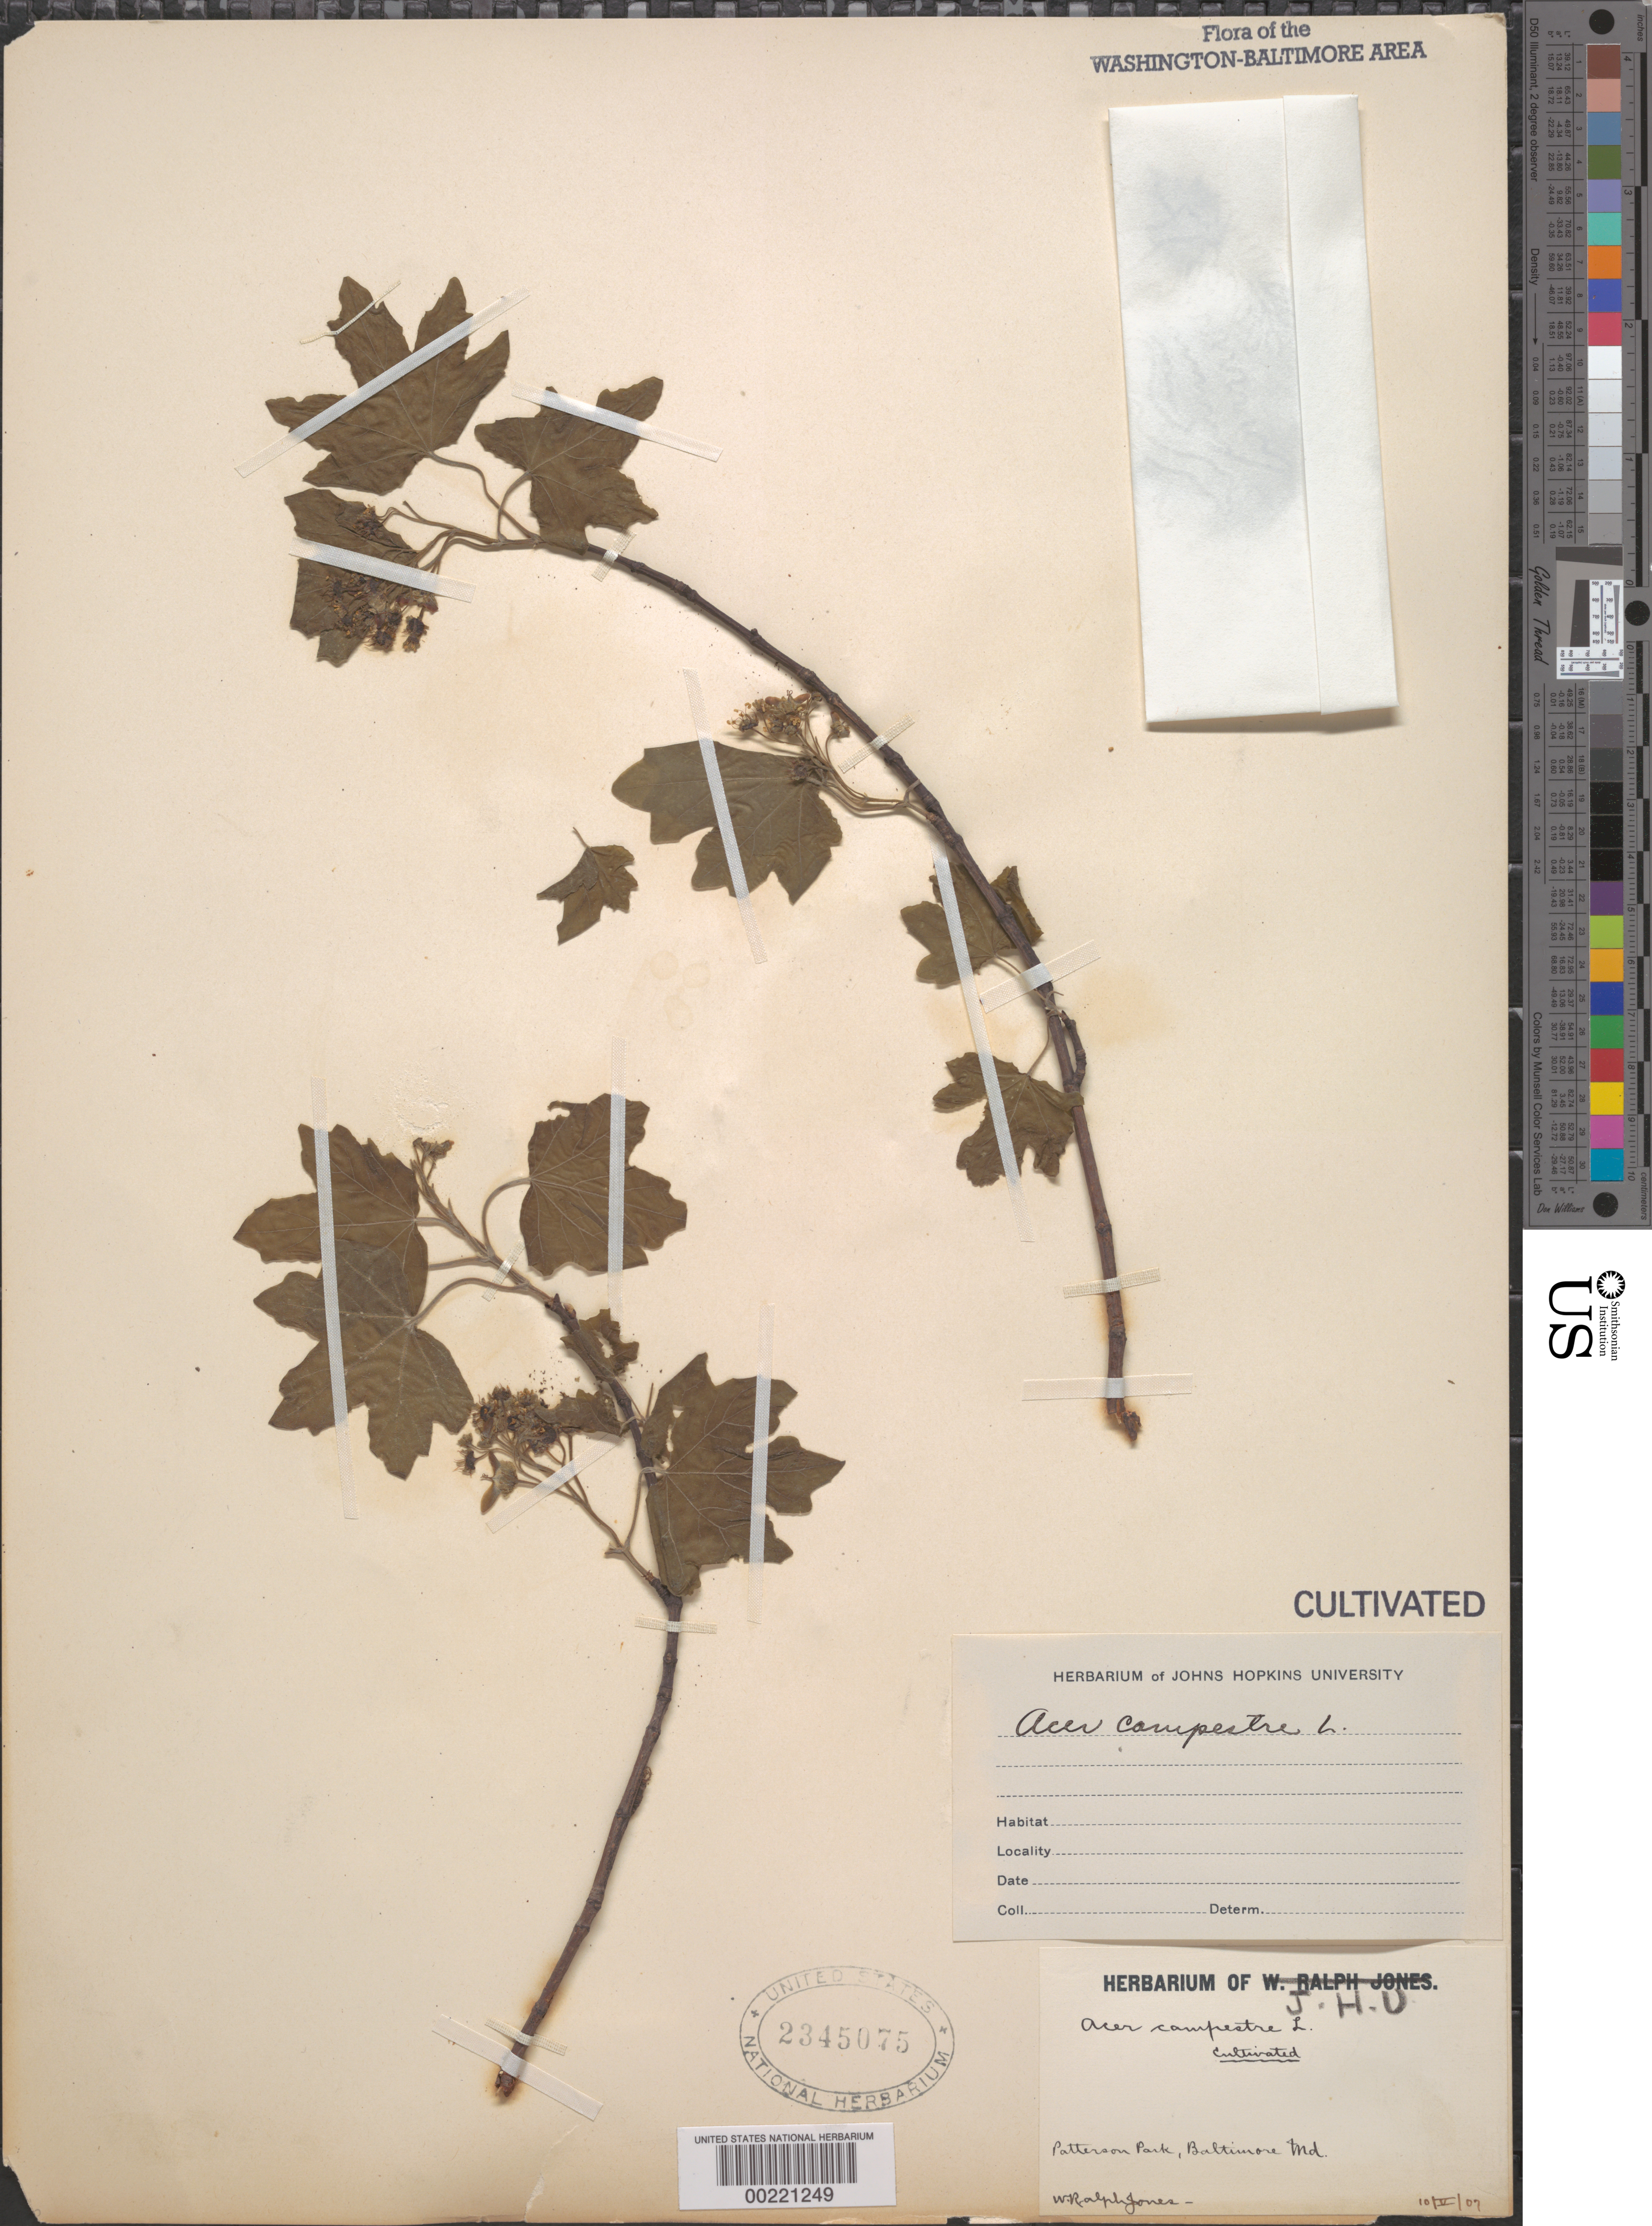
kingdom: Plantae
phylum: Tracheophyta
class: Magnoliopsida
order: Sapindales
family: Sapindaceae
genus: Acer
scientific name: Acer campestre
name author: L.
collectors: W. R. Jones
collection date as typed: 10 May 1907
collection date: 1907-05-10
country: United States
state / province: Maryland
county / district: Baltimore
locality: Patterson Park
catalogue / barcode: US 2345075